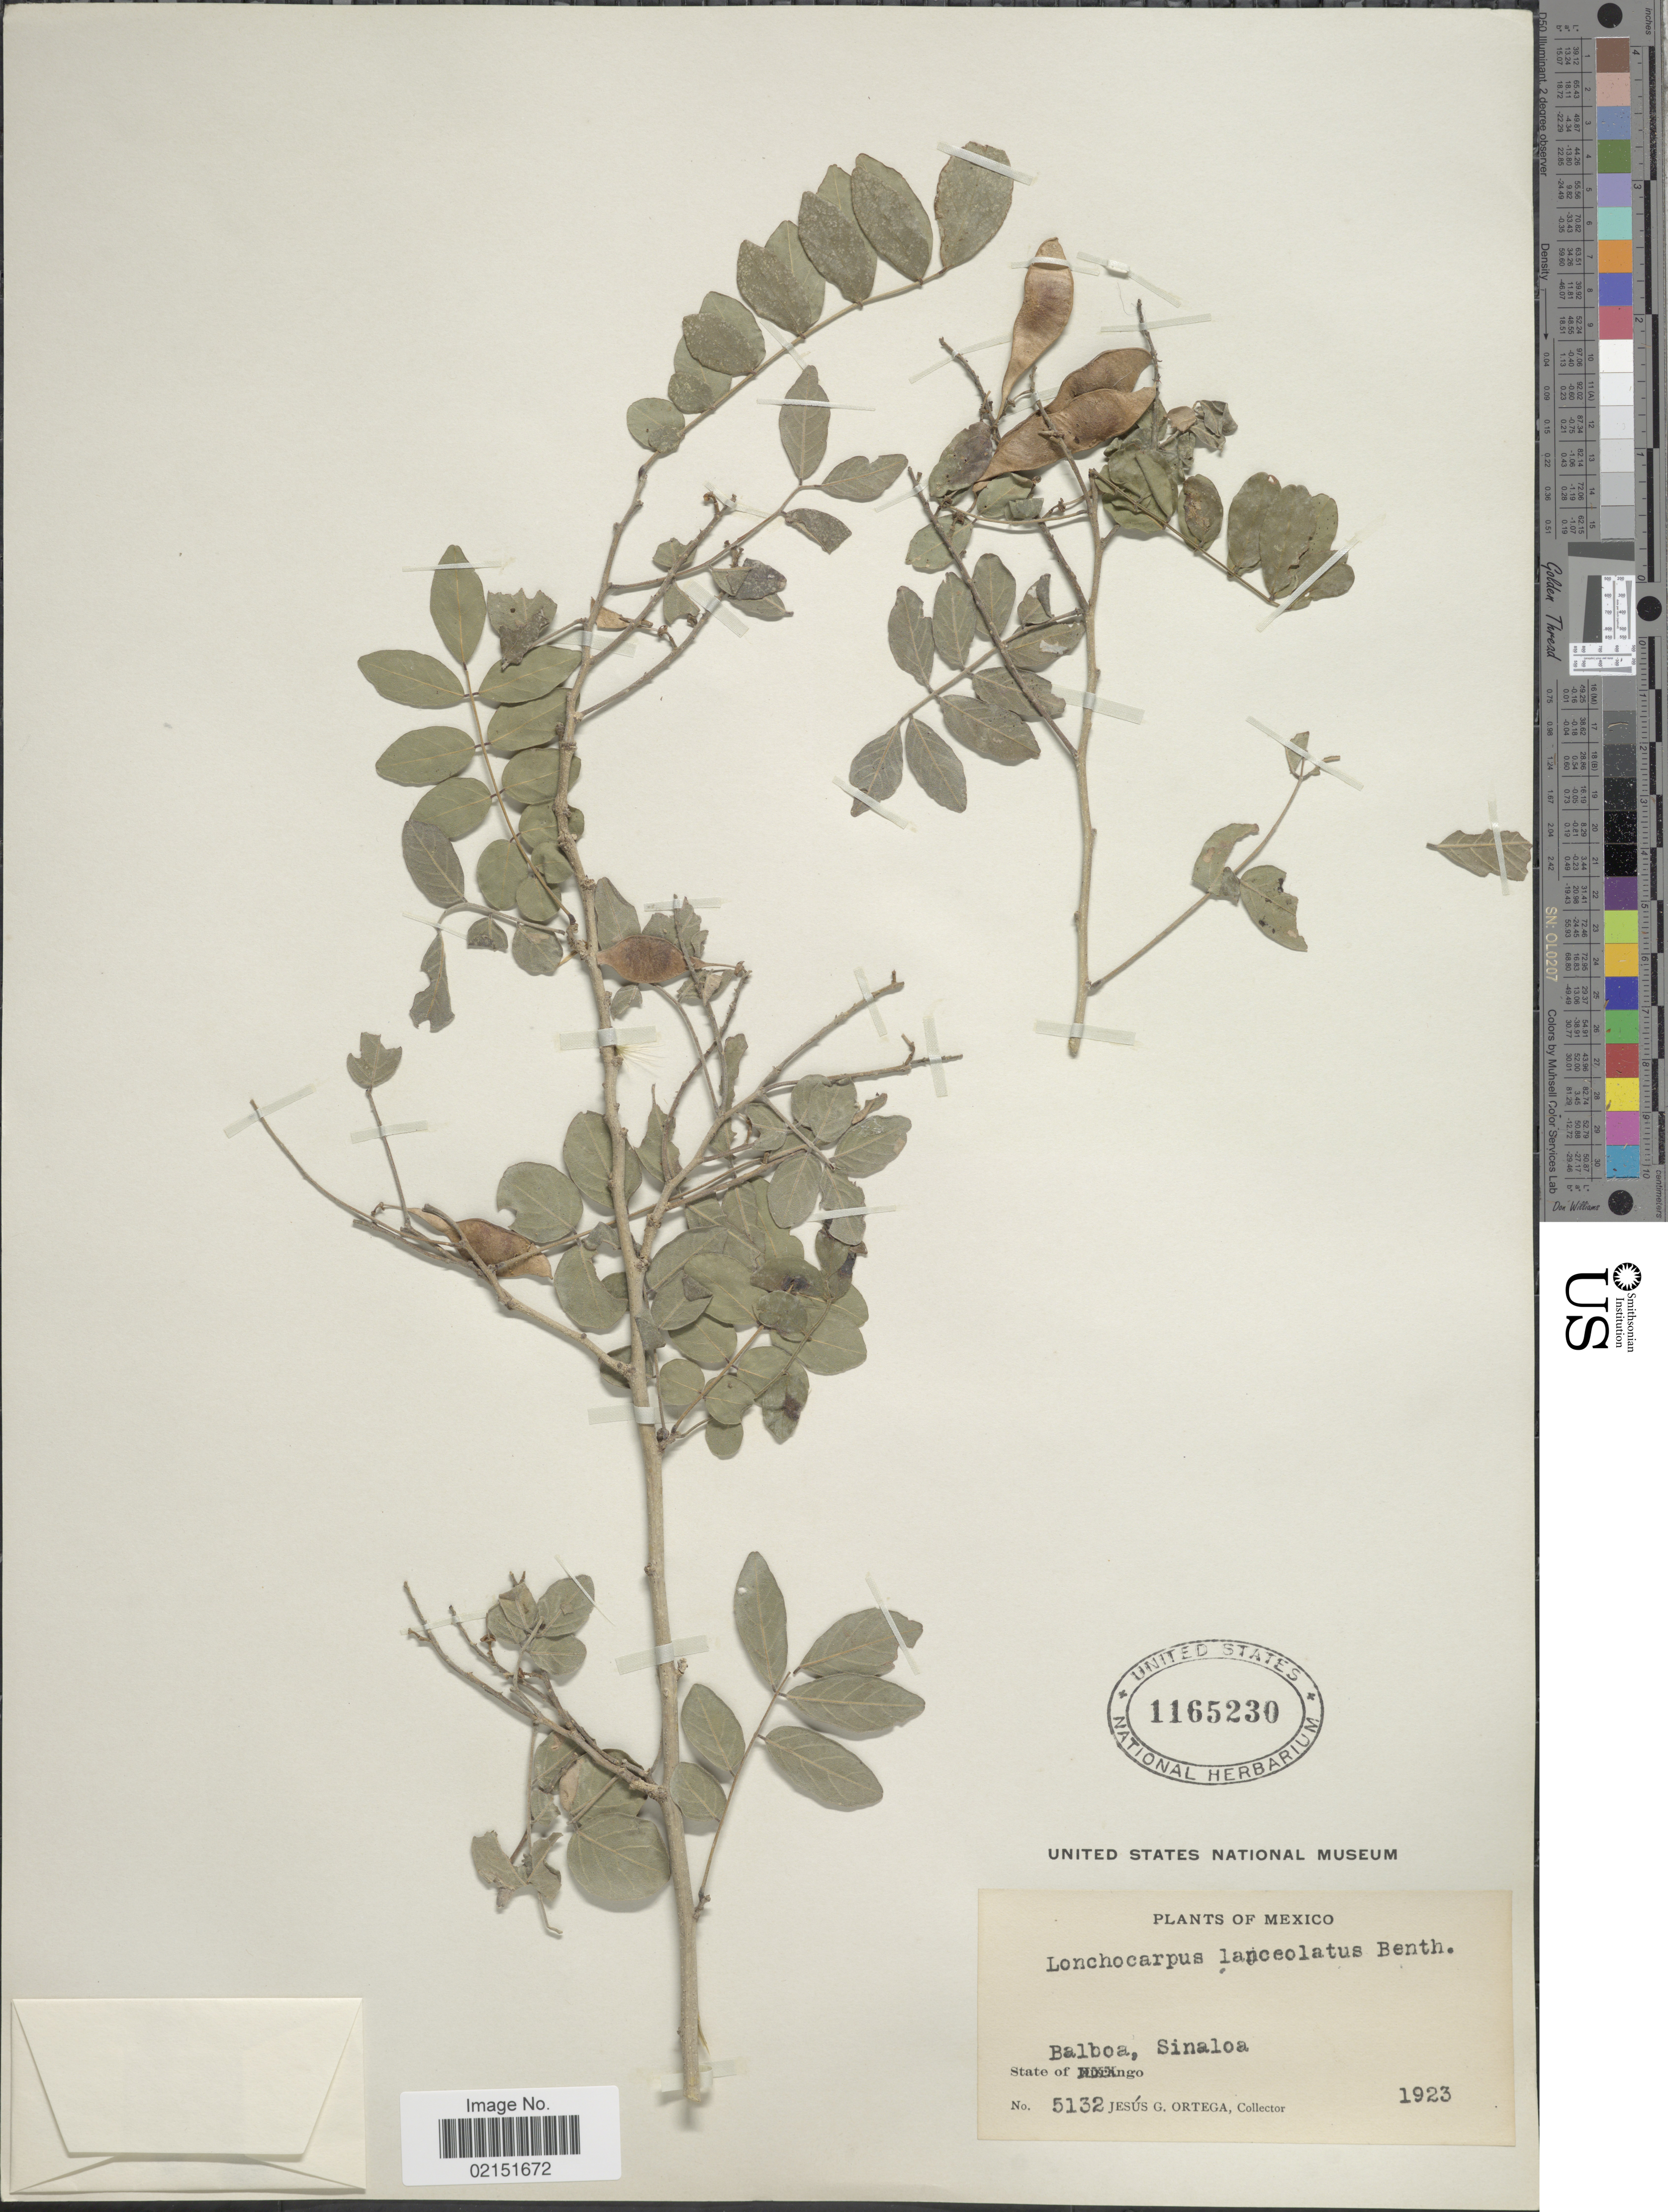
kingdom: Plantae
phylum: Tracheophyta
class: Magnoliopsida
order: Fabales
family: Fabaceae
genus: Lonchocarpus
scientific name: Lonchocarpus lanceolatus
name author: Benth.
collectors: J. Ortega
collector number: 5132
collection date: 1923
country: Mexico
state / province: Sinaloa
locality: State of Balboa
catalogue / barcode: US 1165230